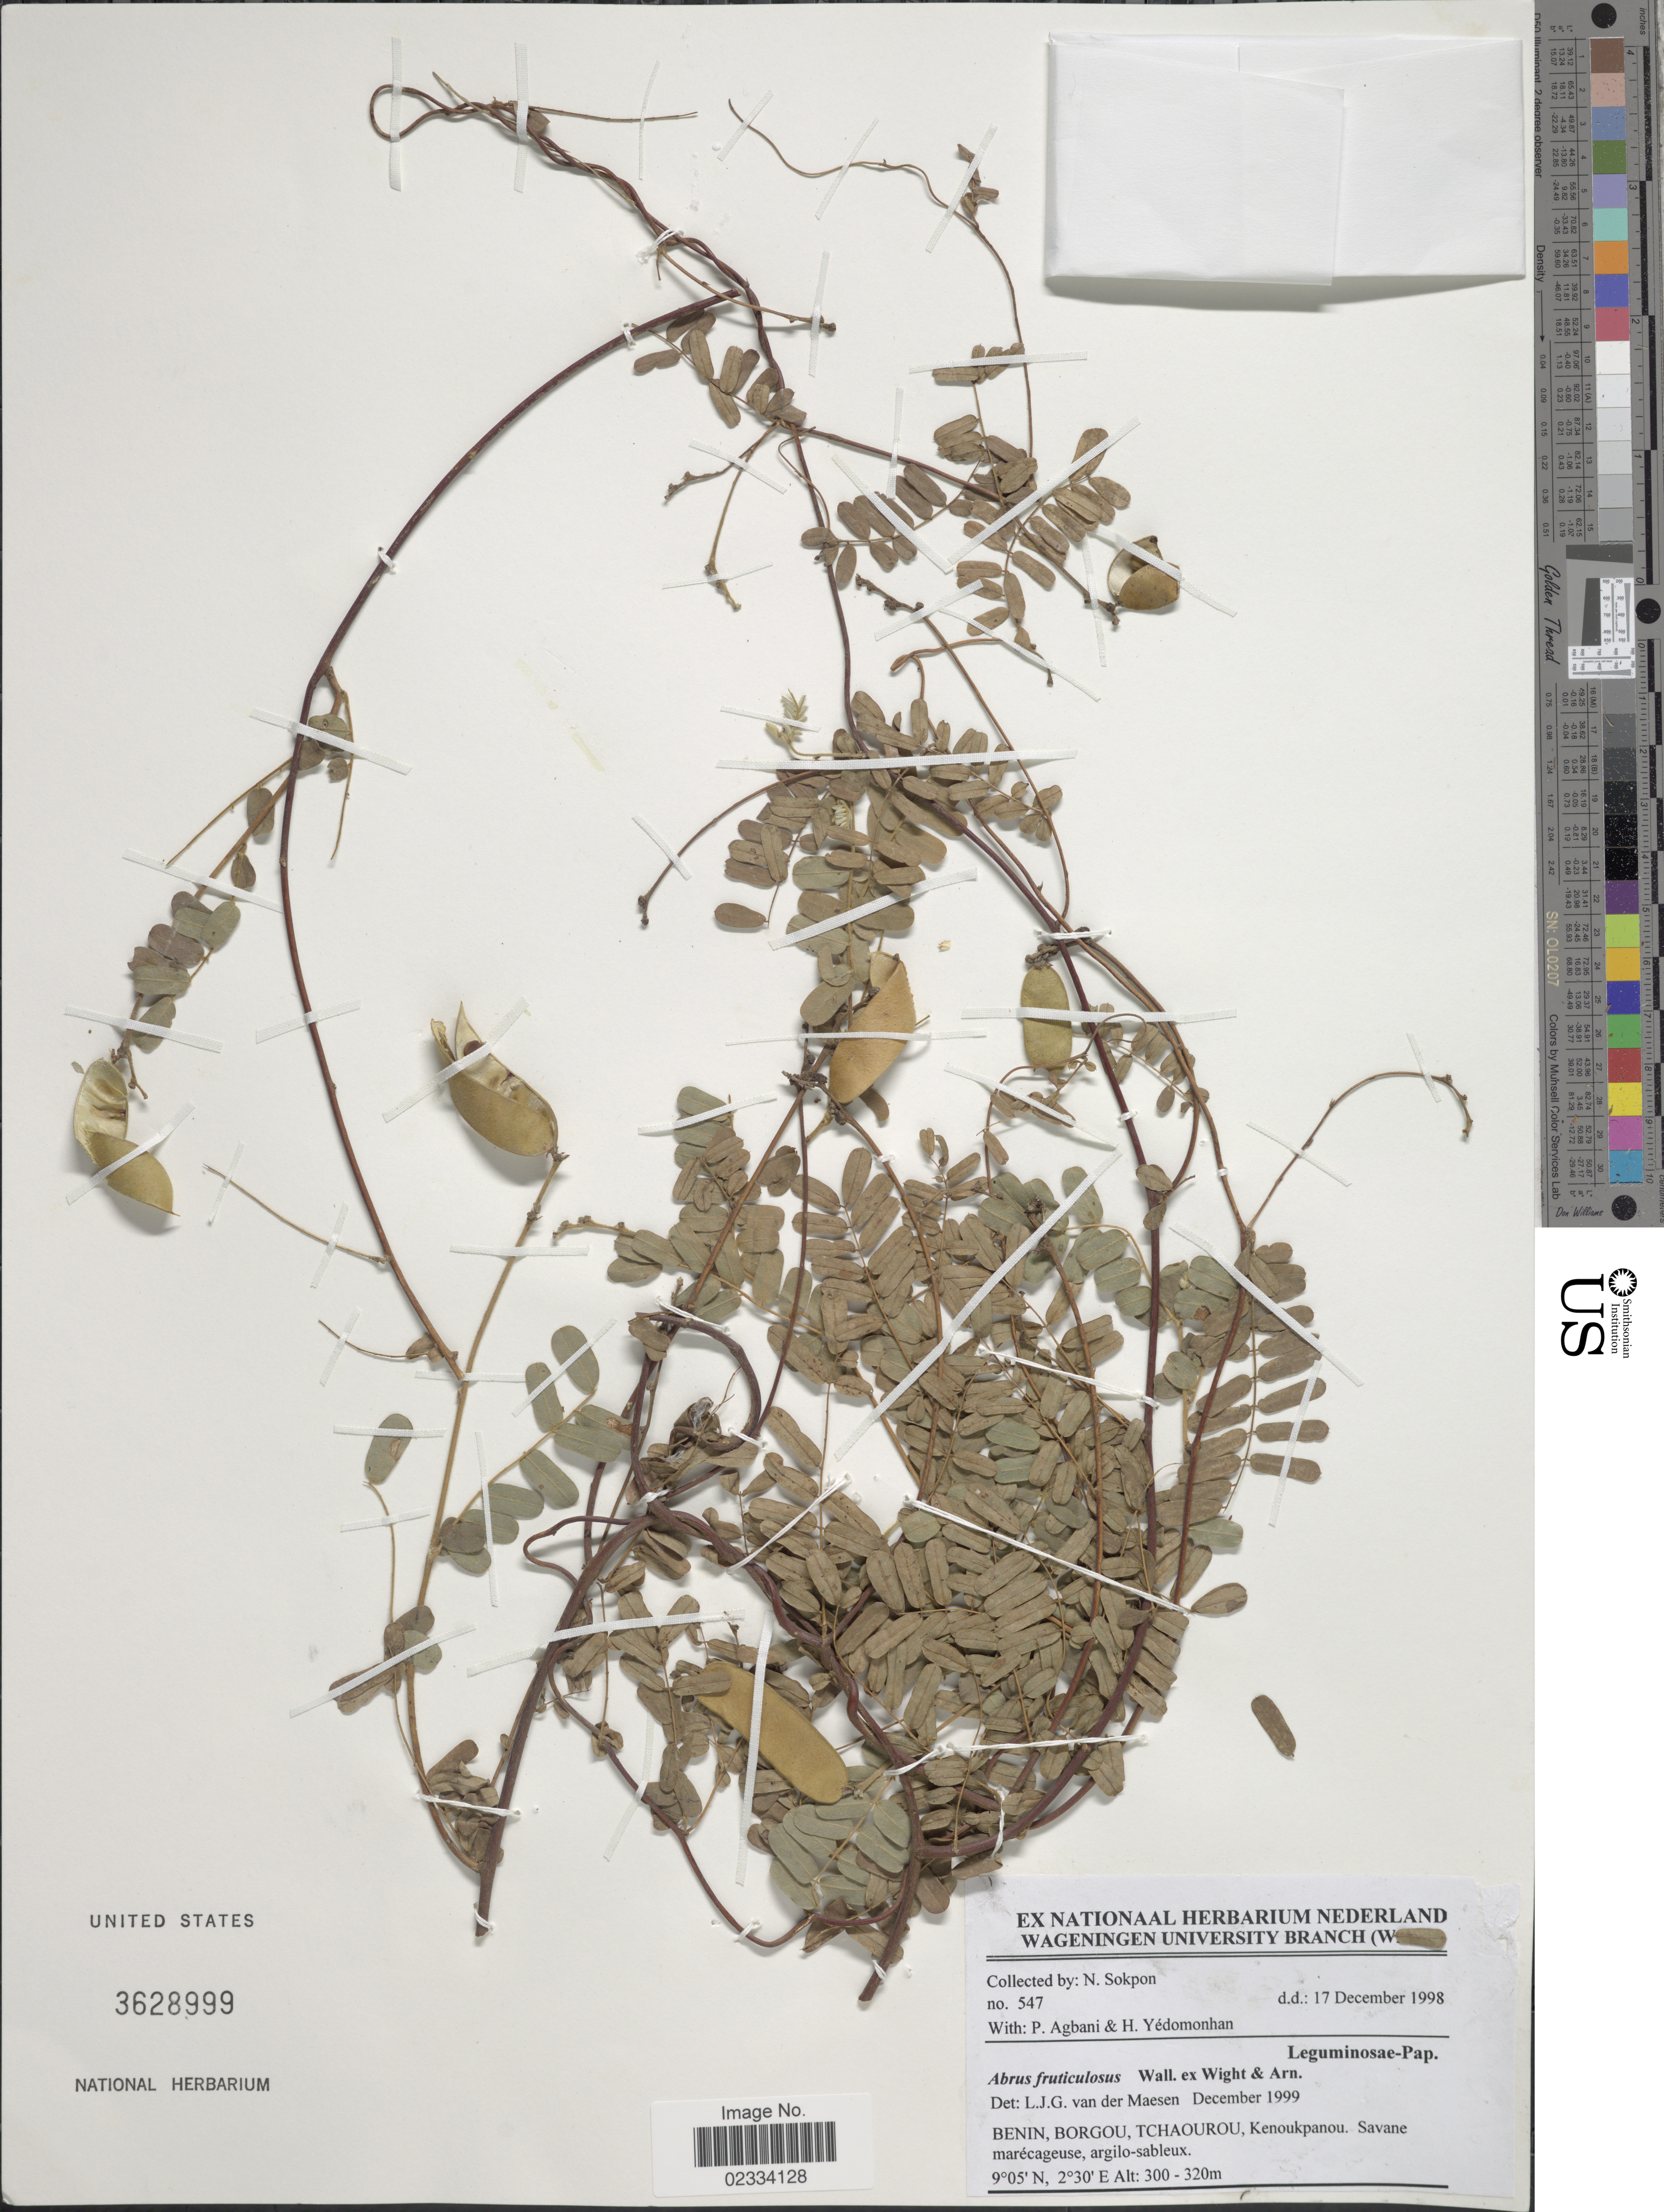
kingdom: Plantae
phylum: Tracheophyta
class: Magnoliopsida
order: Fabales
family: Fabaceae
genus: Abrus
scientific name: Abrus fruticulosus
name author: Wall. ex Wight & Arn.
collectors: N. Sokpon, P. Agbani & P. Yédomonhan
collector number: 547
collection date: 1998-12-17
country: Benin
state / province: Borgou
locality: Tchaourou, Kenoukpanou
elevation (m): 300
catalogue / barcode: US 3628999